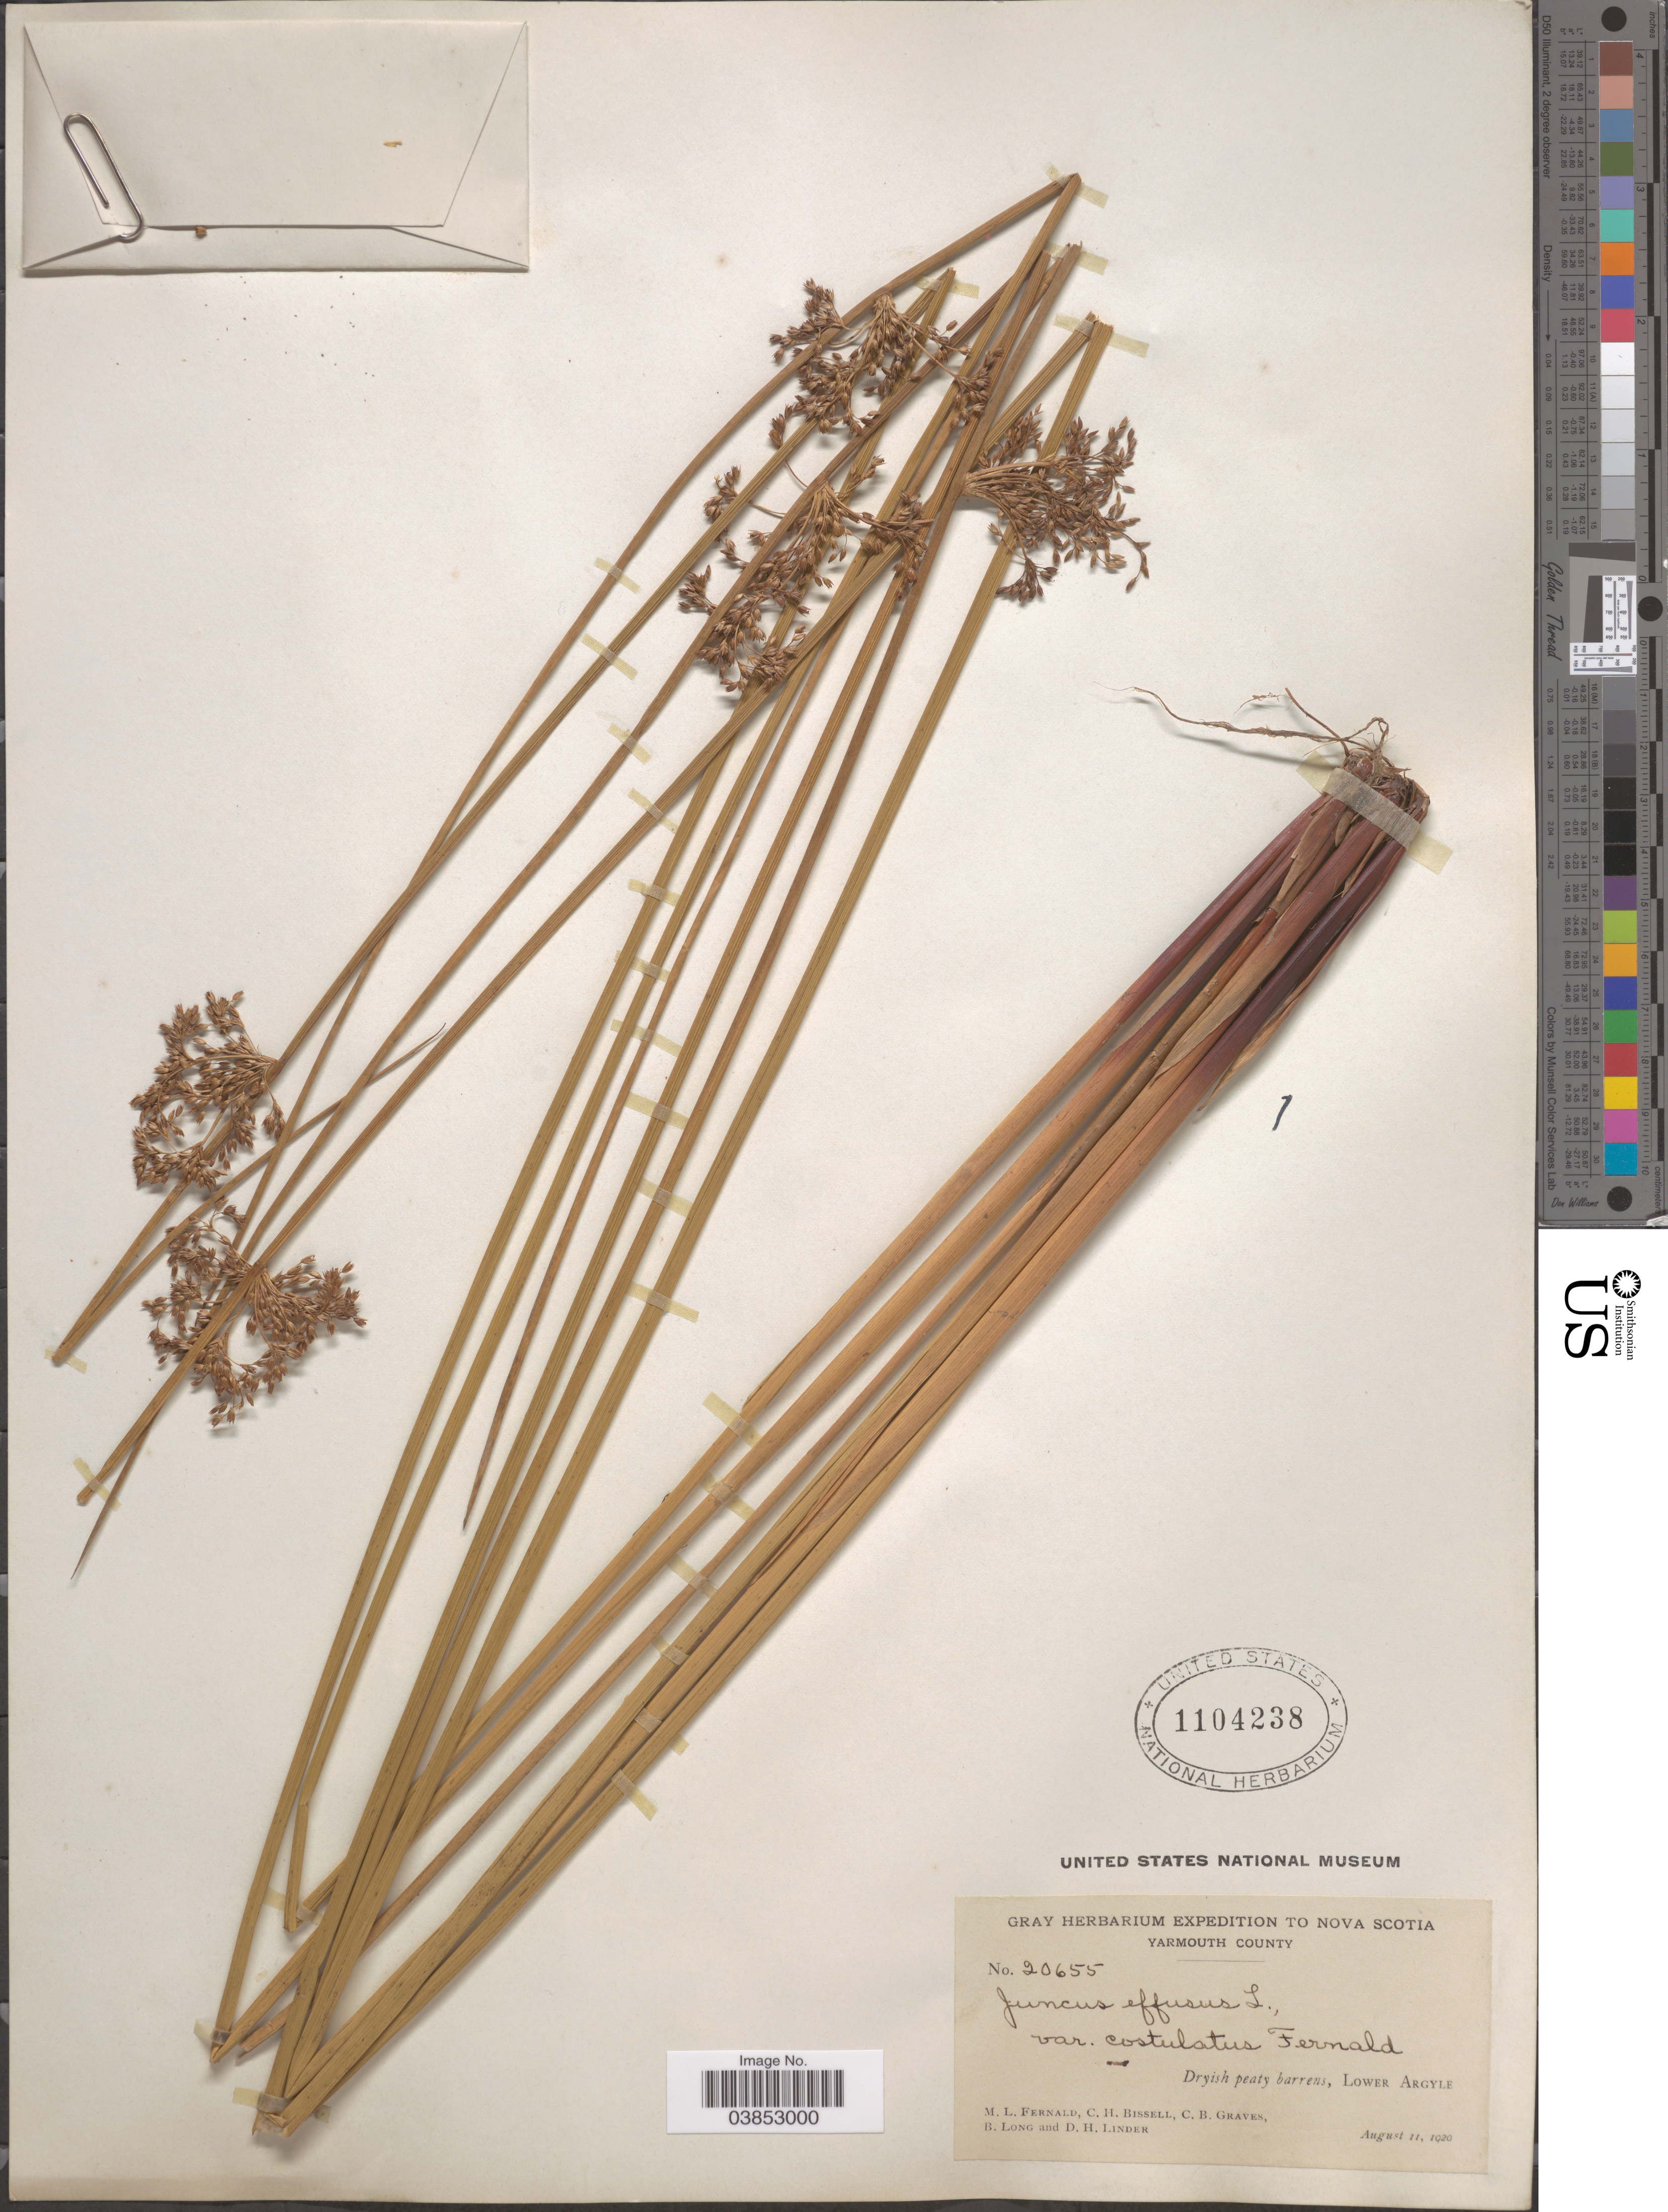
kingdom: Plantae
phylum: Tracheophyta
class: Liliopsida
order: Poales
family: Juncaceae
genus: Juncus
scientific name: Juncus effusus var. costulatus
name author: Fernald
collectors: M. L. Fernald, C. Bissell, C. Graves, B. Long & D. Linder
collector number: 20655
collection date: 1920-08-11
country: Canada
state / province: Nova Scotia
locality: Nova Scotia. Yarmouth County. Lower Argyle.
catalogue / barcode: US 1104238